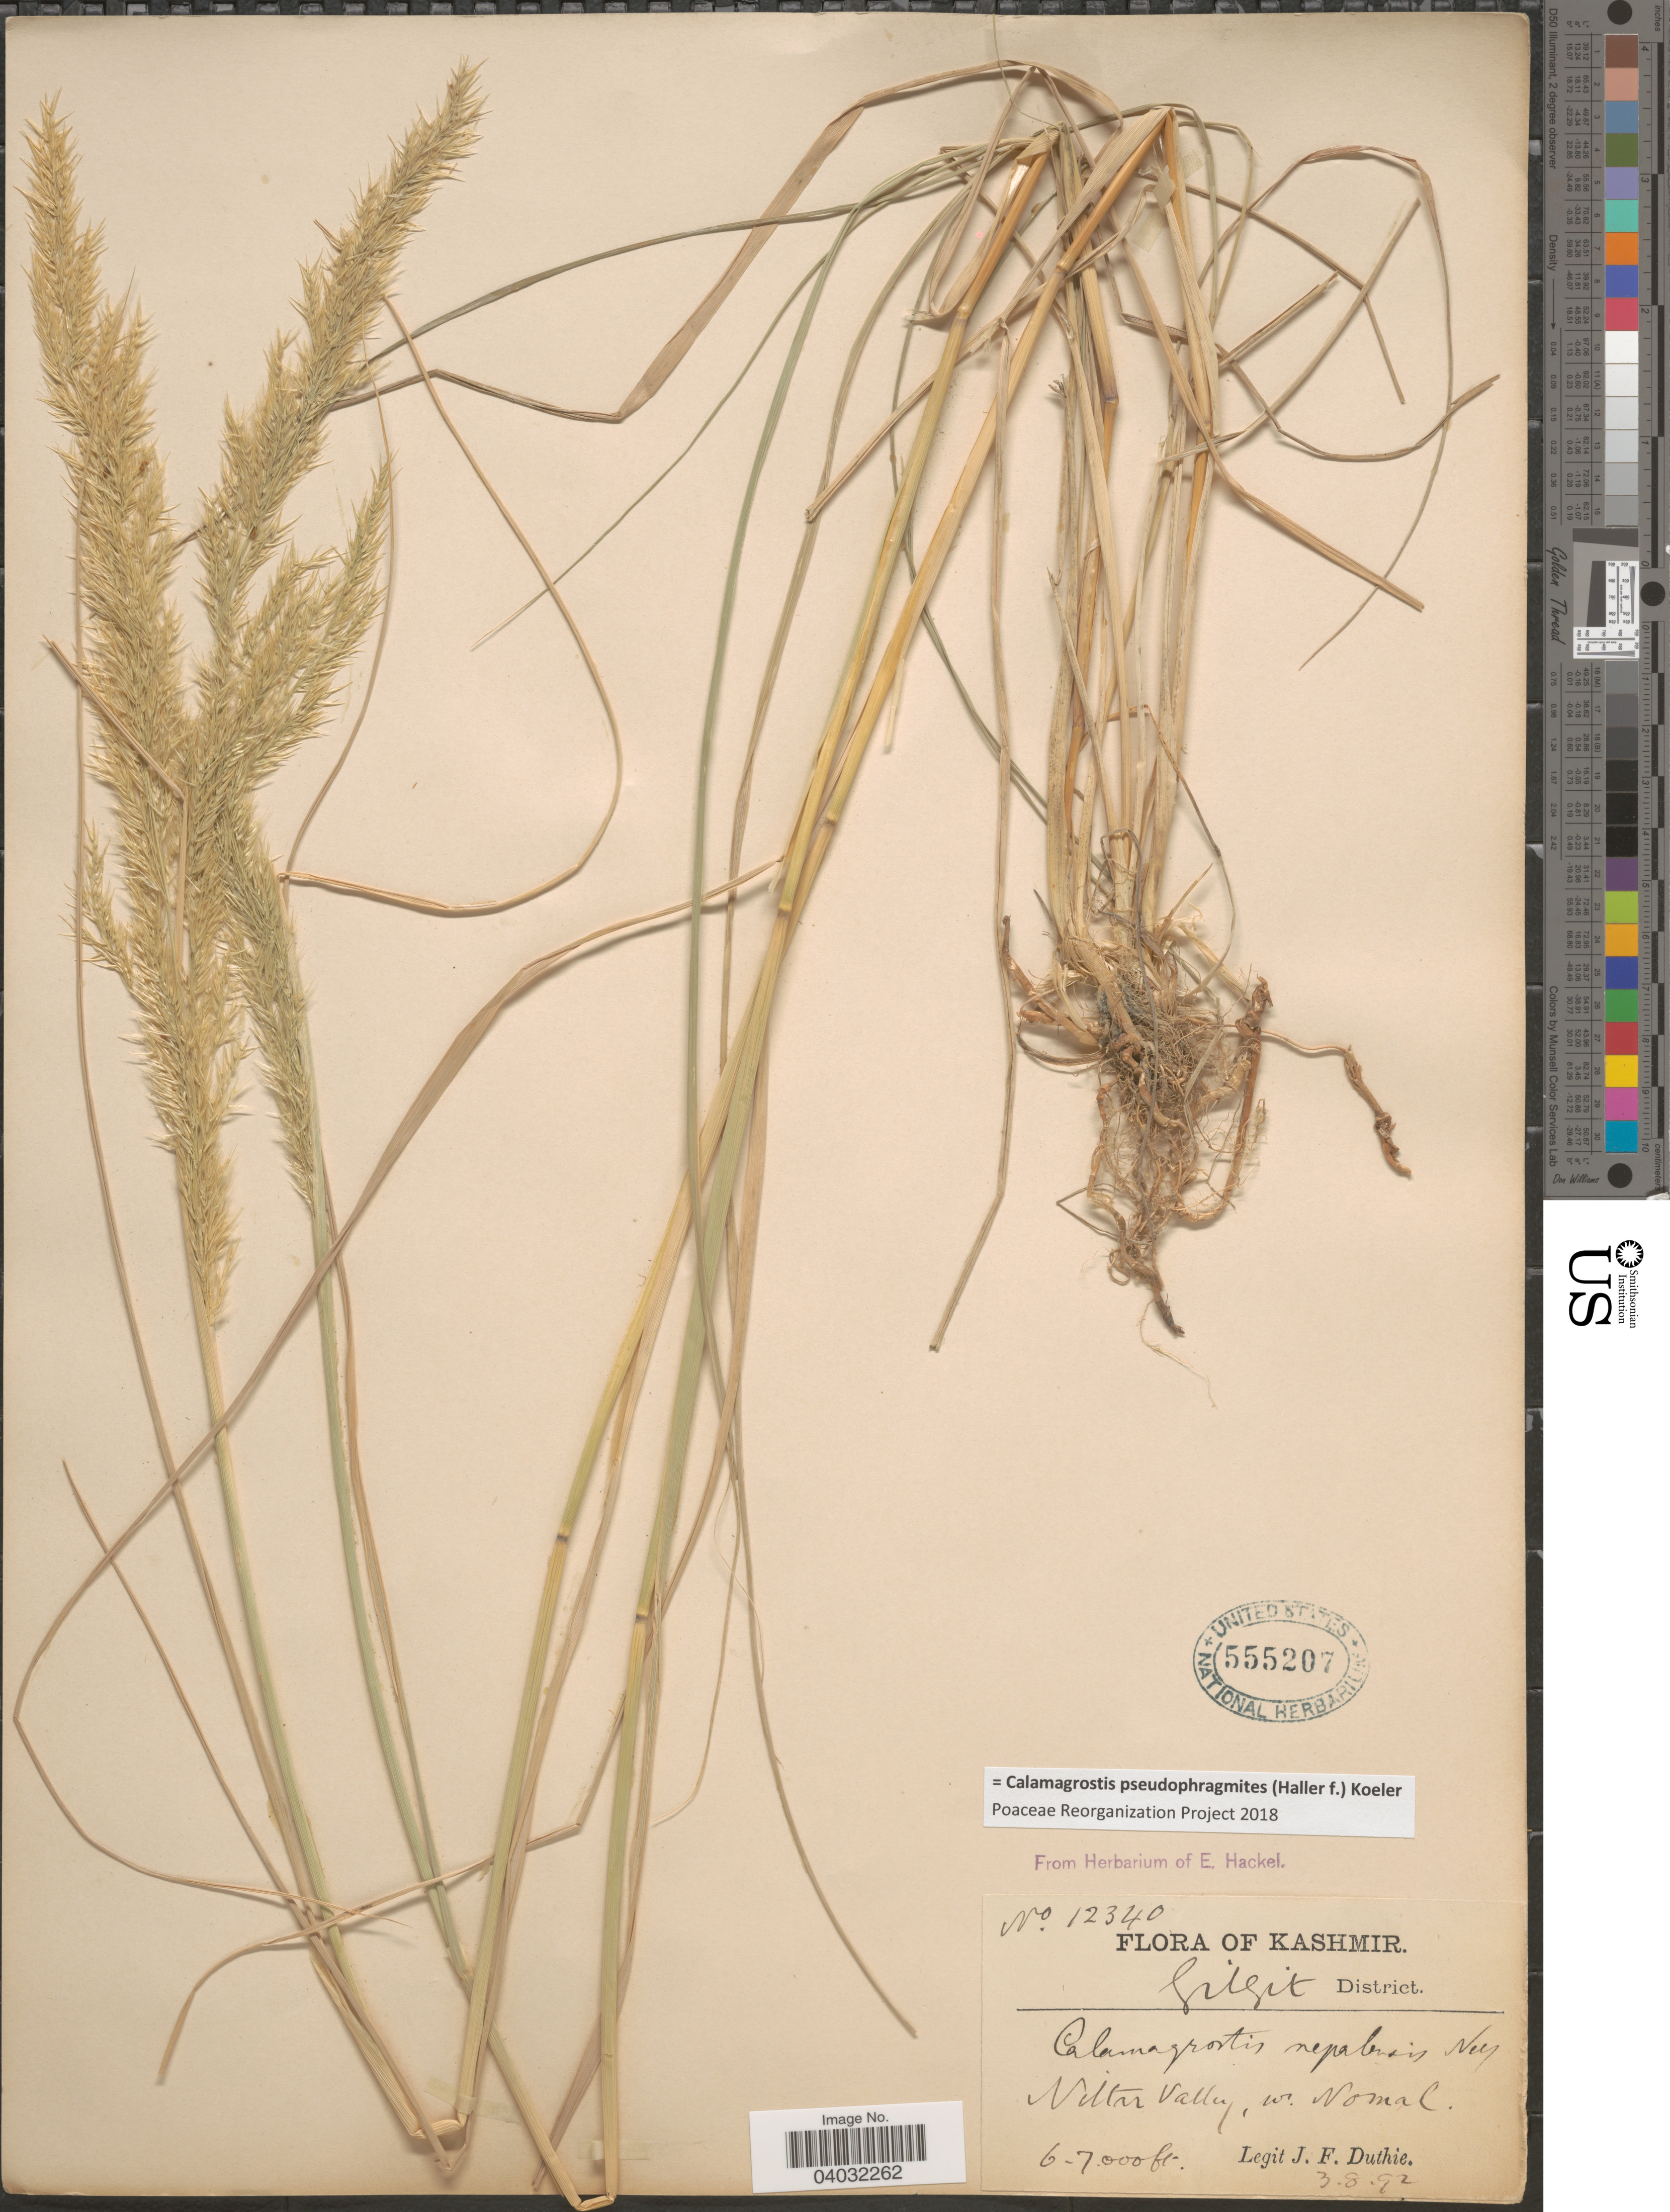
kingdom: Plantae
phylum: Tracheophyta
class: Liliopsida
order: Poales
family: Poaceae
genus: Calamagrostis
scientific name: Calamagrostis pseudophragmites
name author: (Haller f.) Koeler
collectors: J. F. Duthie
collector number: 12340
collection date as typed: Transcribed d/m/y: 3/8/92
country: Pakistan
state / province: Gilgit-Baltistan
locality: Kashmir. Gilgit District. Naltar Valley, w. Nomal.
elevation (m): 1829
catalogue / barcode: US 555207